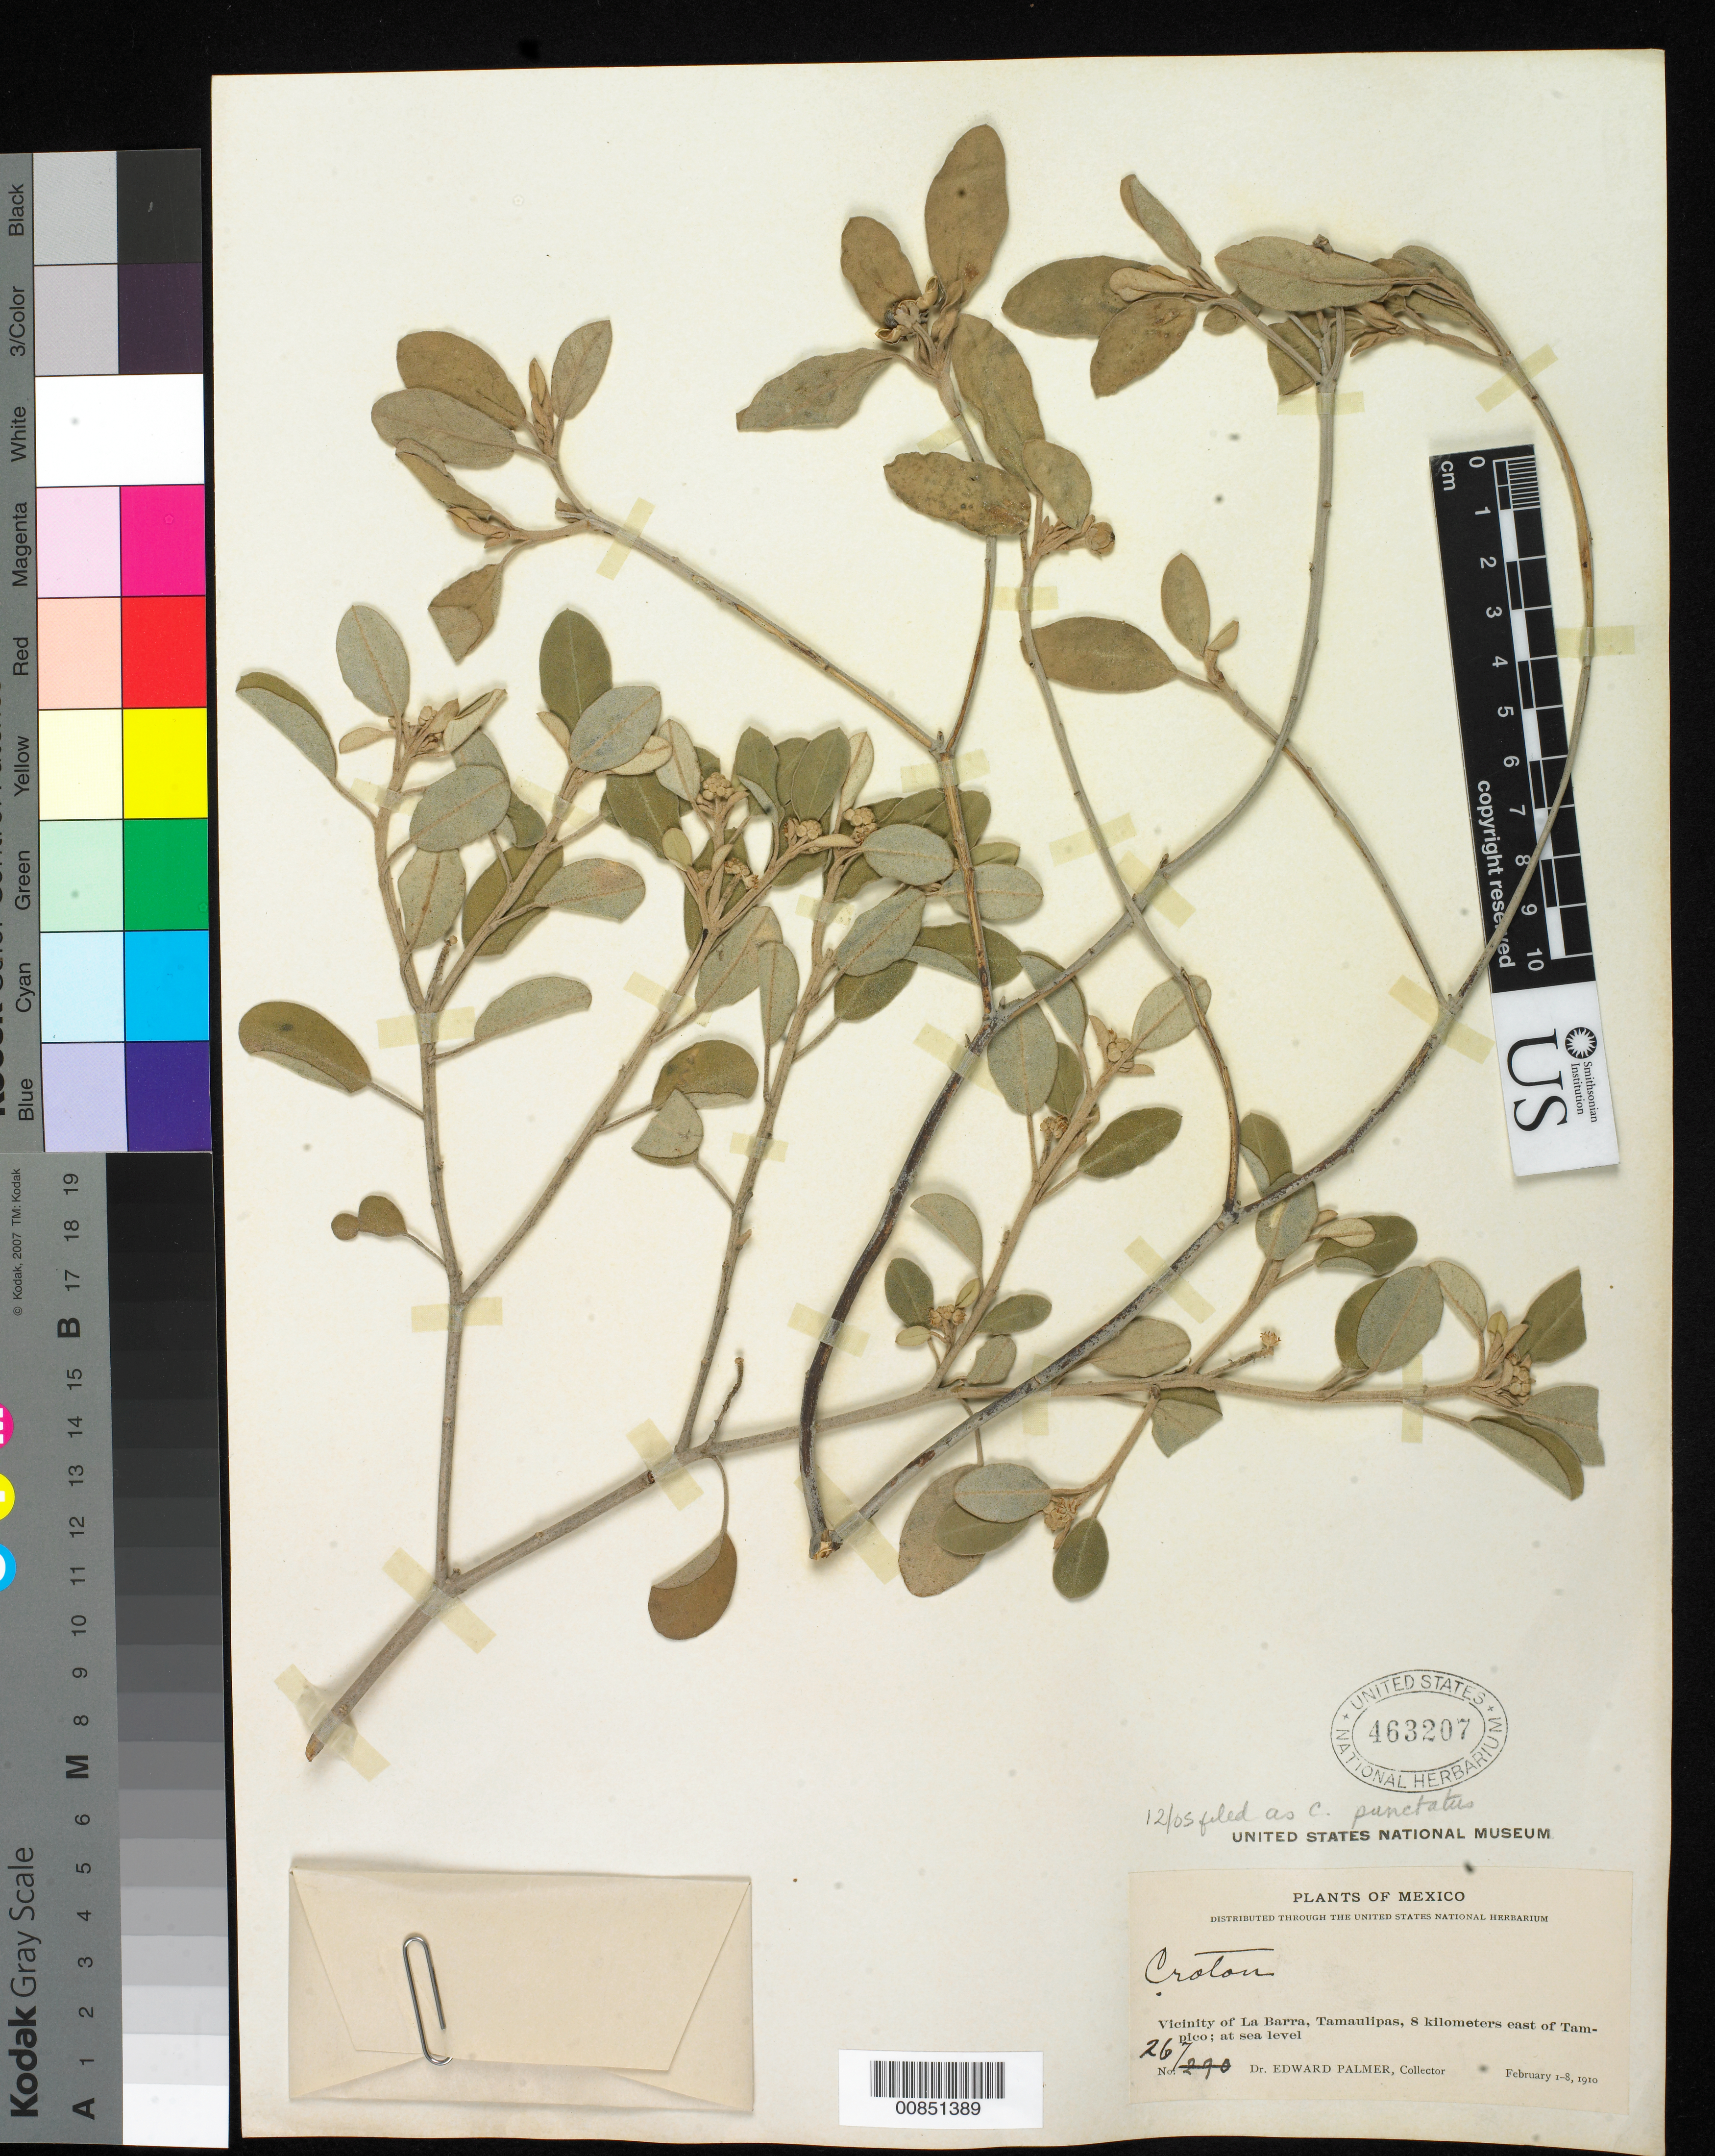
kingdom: Plantae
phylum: Tracheophyta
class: Magnoliopsida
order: Malpighiales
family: Euphorbiaceae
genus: Croton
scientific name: Croton punctatus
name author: Jacq.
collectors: E. Palmer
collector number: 267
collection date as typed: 01 Feb 1910 to 08 Feb 1910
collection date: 1910-02-01/1910-02-08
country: Mexico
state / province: Tamaulipas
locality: Vicinity of La Barra, 8 Kilometers east of Tampico.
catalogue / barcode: US 463207